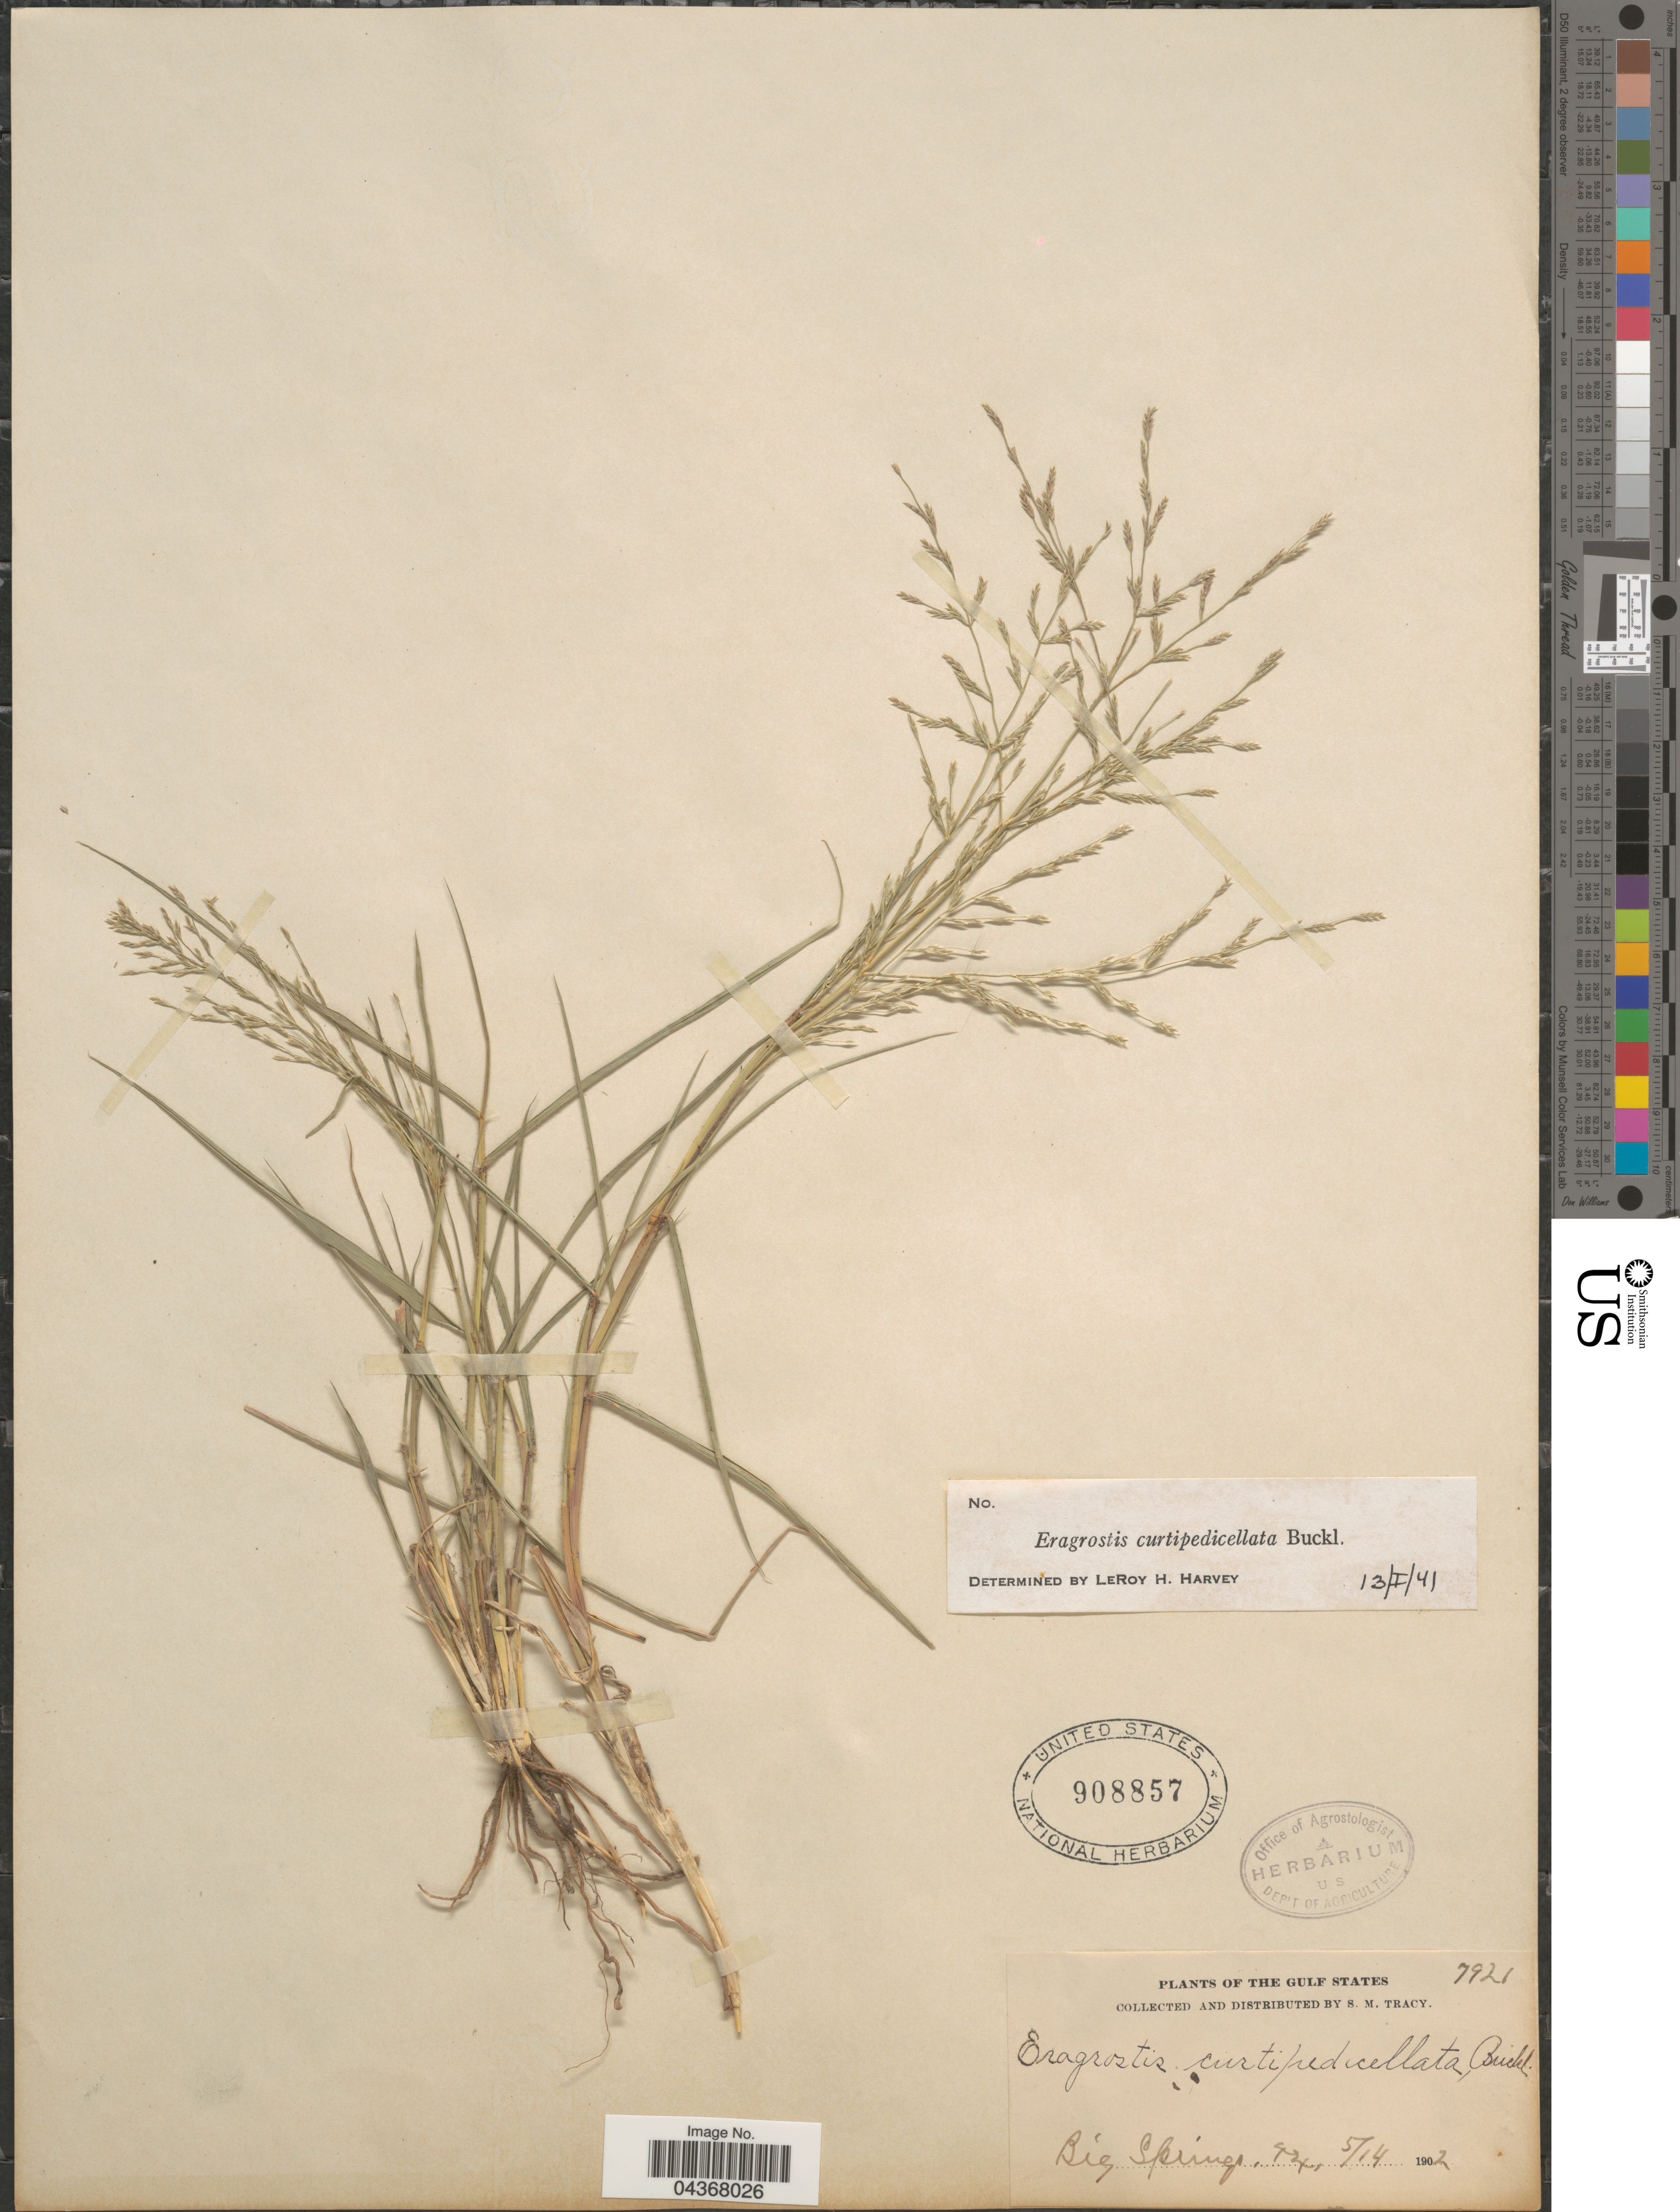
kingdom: Plantae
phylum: Tracheophyta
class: Liliopsida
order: Poales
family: Poaceae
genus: Eragrostis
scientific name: Eragrostis curtipedicellata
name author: Buckley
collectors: S. M. Tracy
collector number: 7921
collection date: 1902-05-14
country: United States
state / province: Texas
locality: The Gulf States. Big Springs.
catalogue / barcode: US 908857